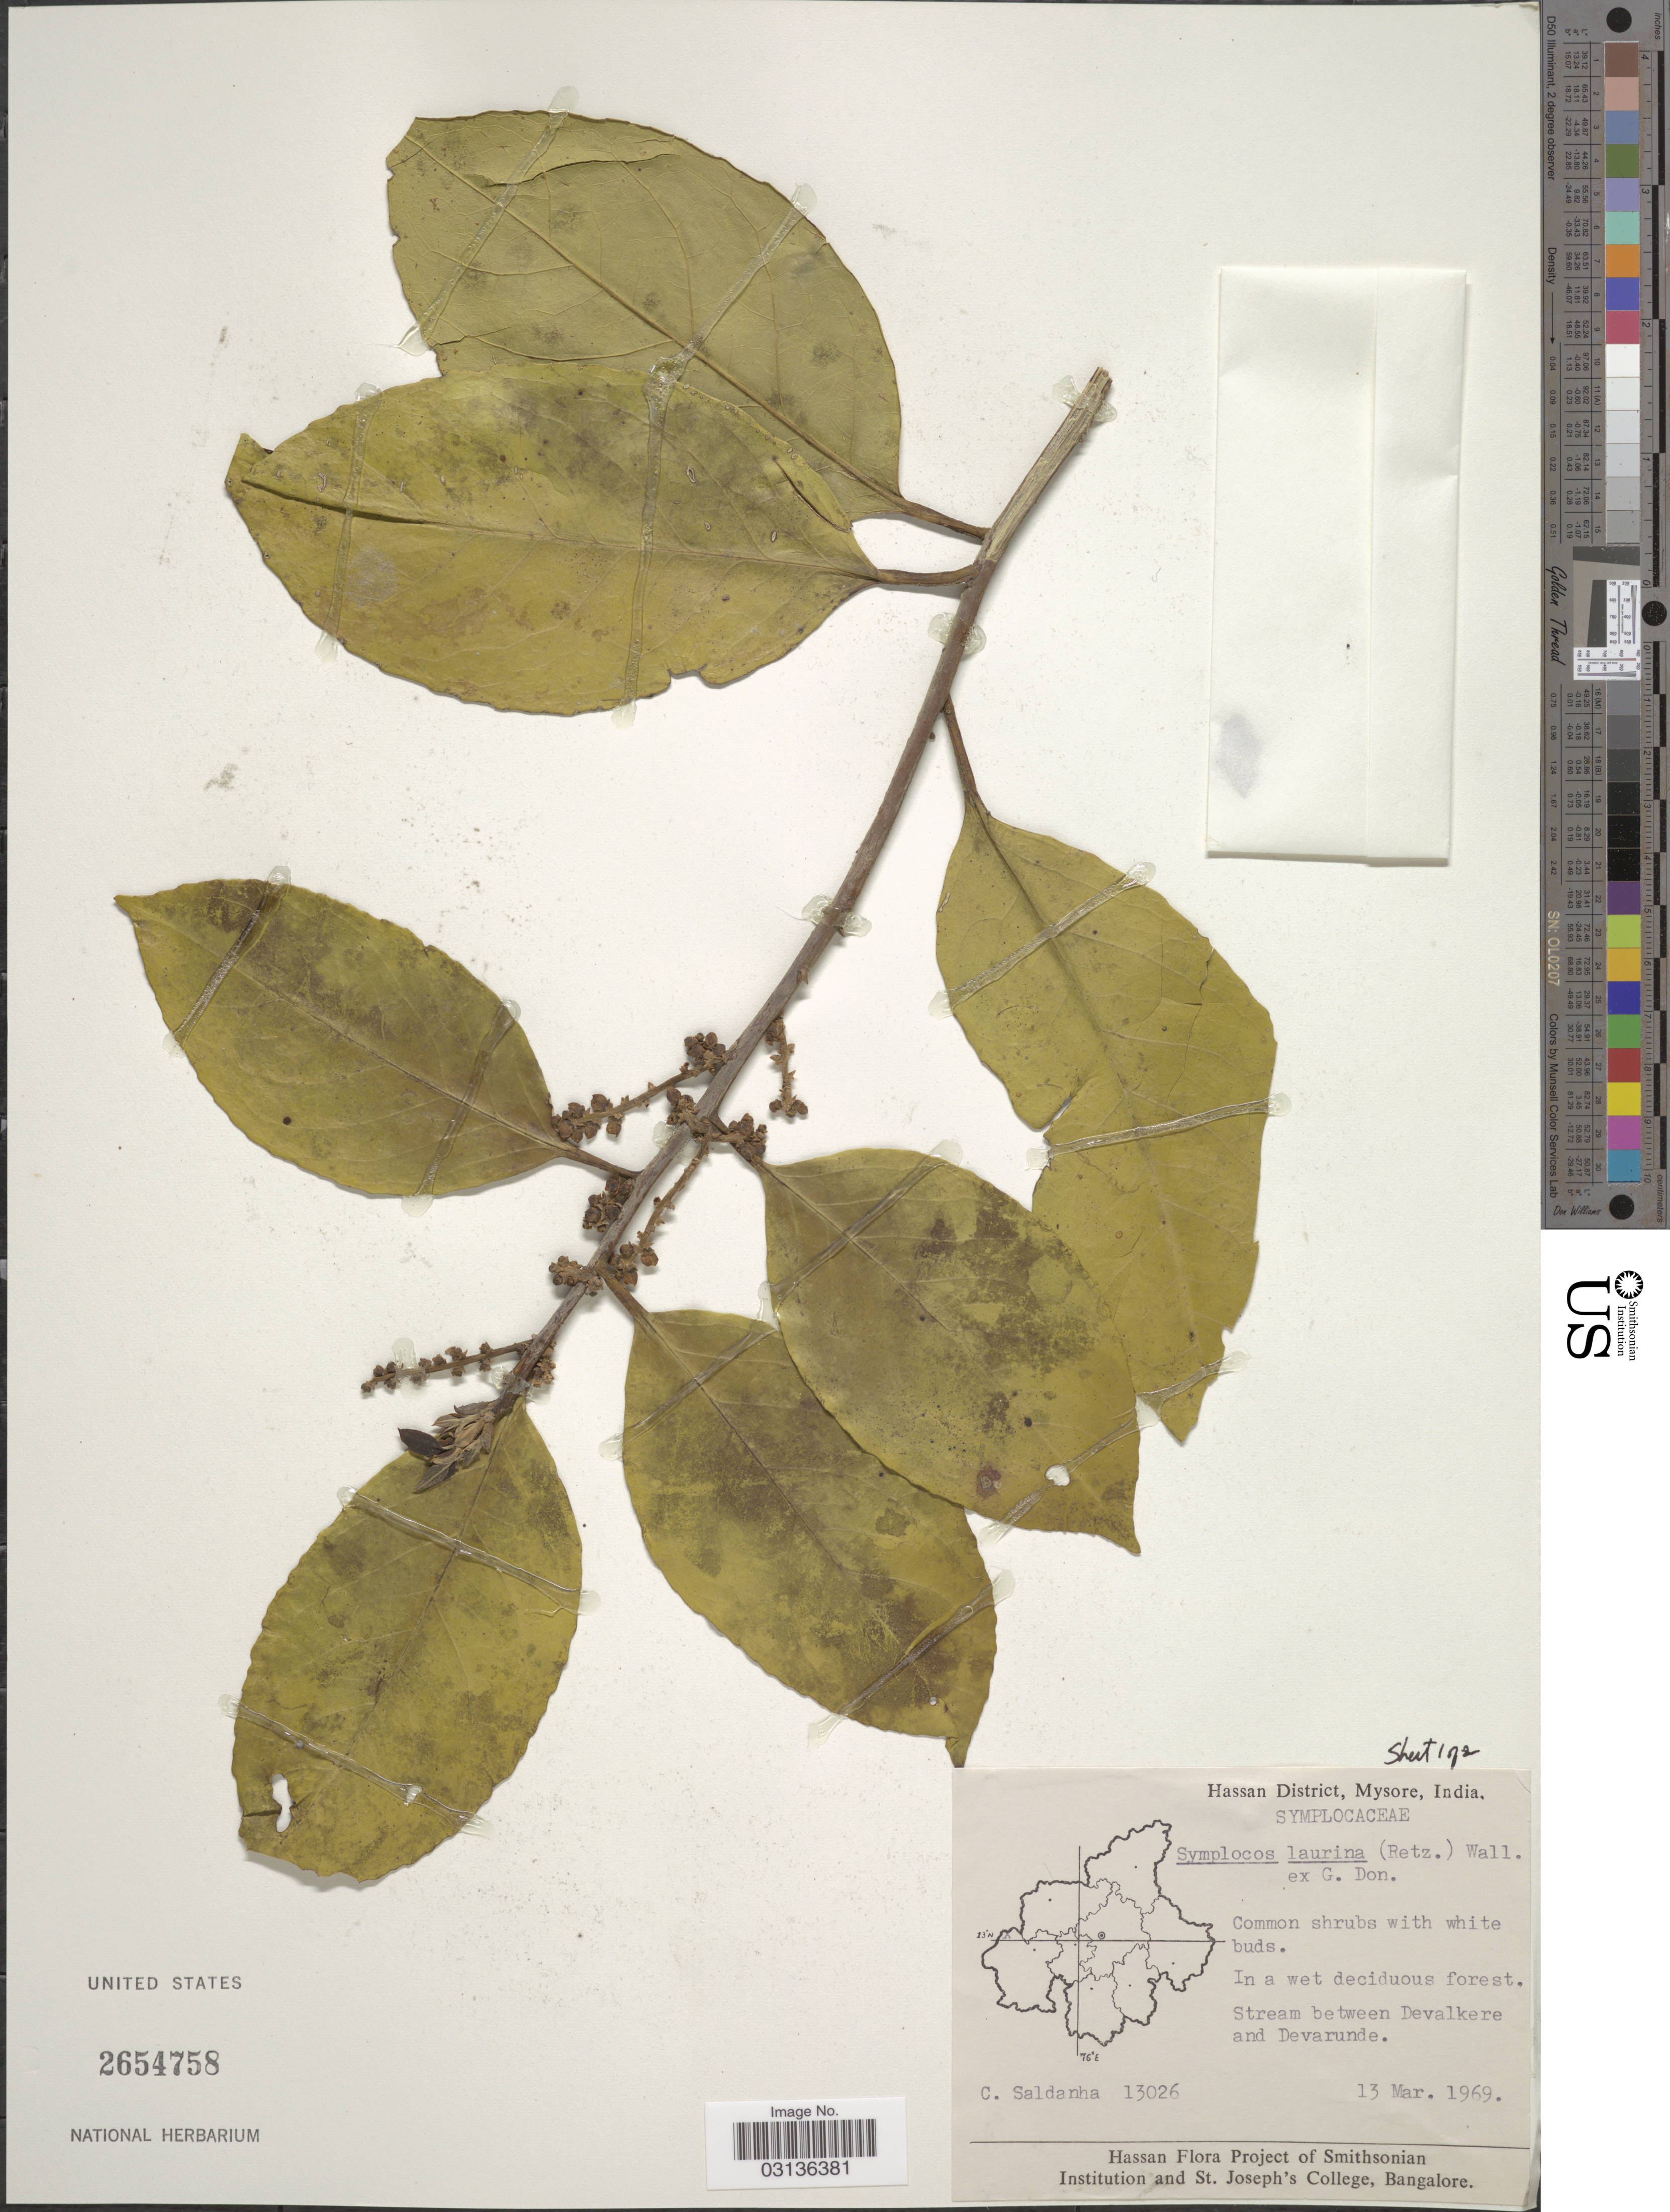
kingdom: Plantae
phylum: Tracheophyta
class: Magnoliopsida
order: Ericales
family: Symplocaceae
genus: Symplocos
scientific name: Symplocos cochinchinensis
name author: (Lour.) S. Moore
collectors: C. Saldanha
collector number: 13026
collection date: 1969-03-13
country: India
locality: Hassan District, Mysore. Stream between Devalkere and Devarunde.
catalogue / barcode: US 2654758